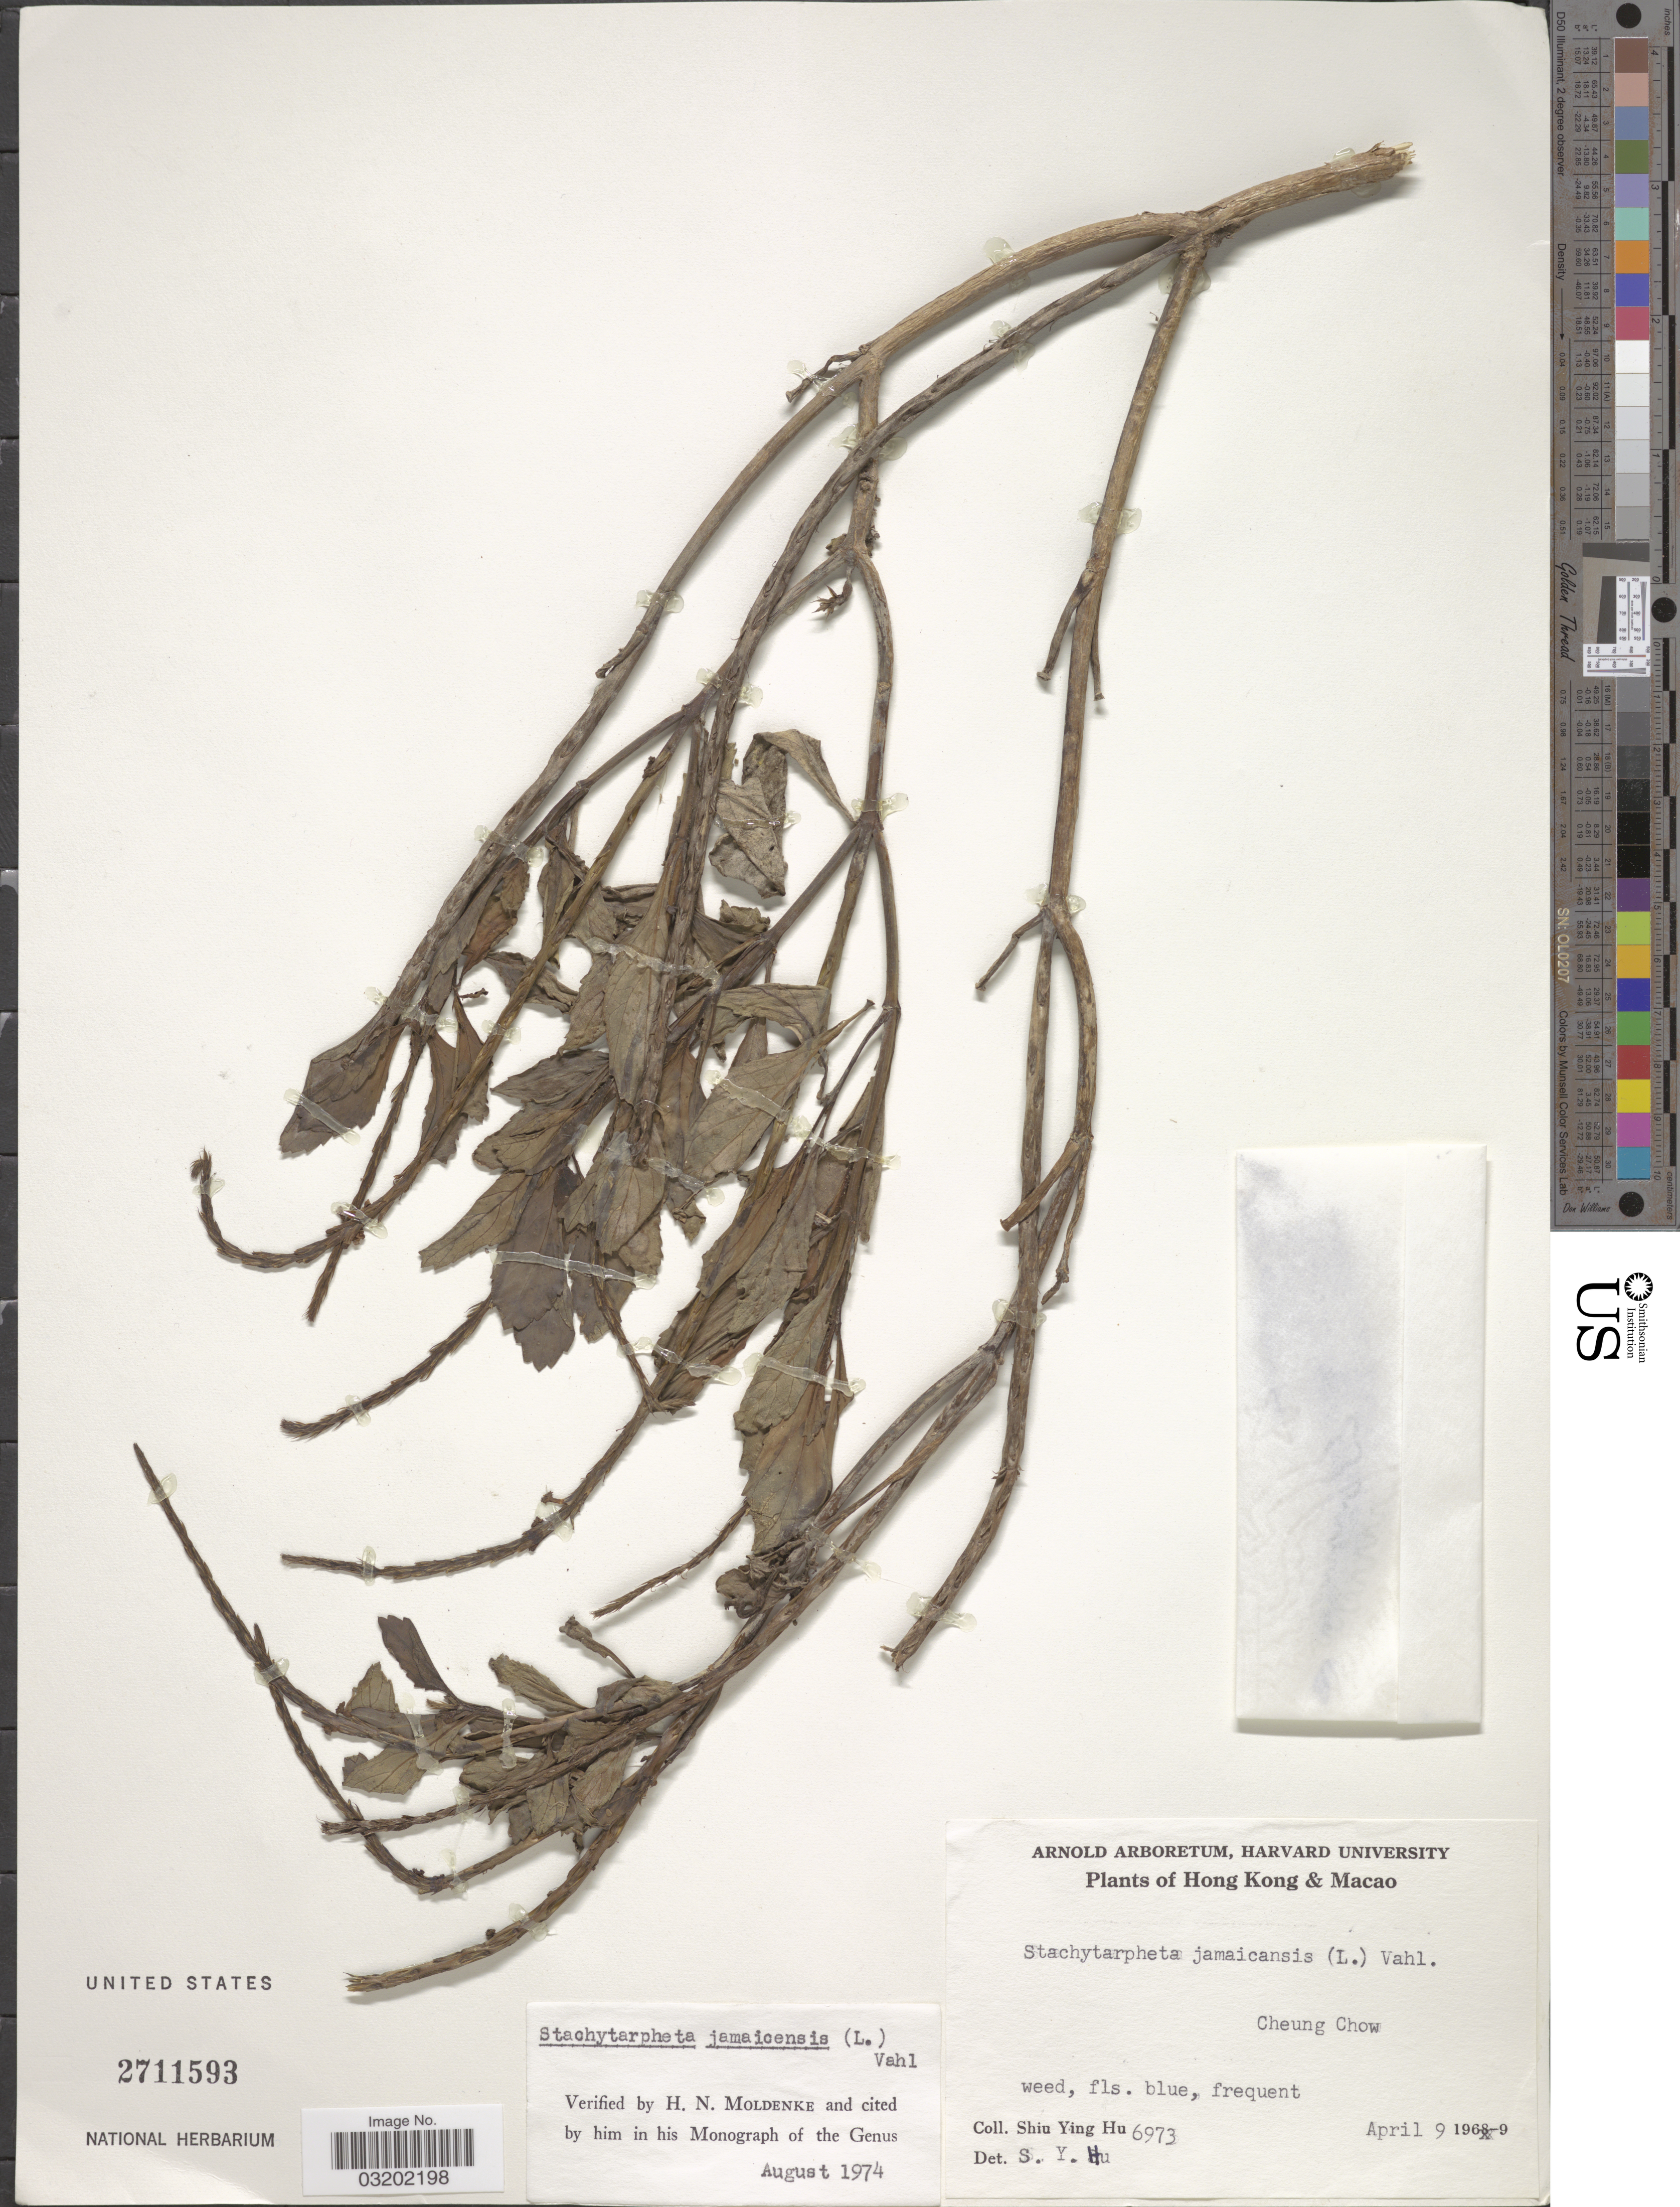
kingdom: Plantae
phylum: Tracheophyta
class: Magnoliopsida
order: Lamiales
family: Verbenaceae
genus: Stachytarpheta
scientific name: Stachytarpheta jamaicensis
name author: (L.) Vahl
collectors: S. Y. Hu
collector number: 6973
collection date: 1969-04-09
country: China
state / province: Hong Kong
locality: Cheung Chow.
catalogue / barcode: US 2711593